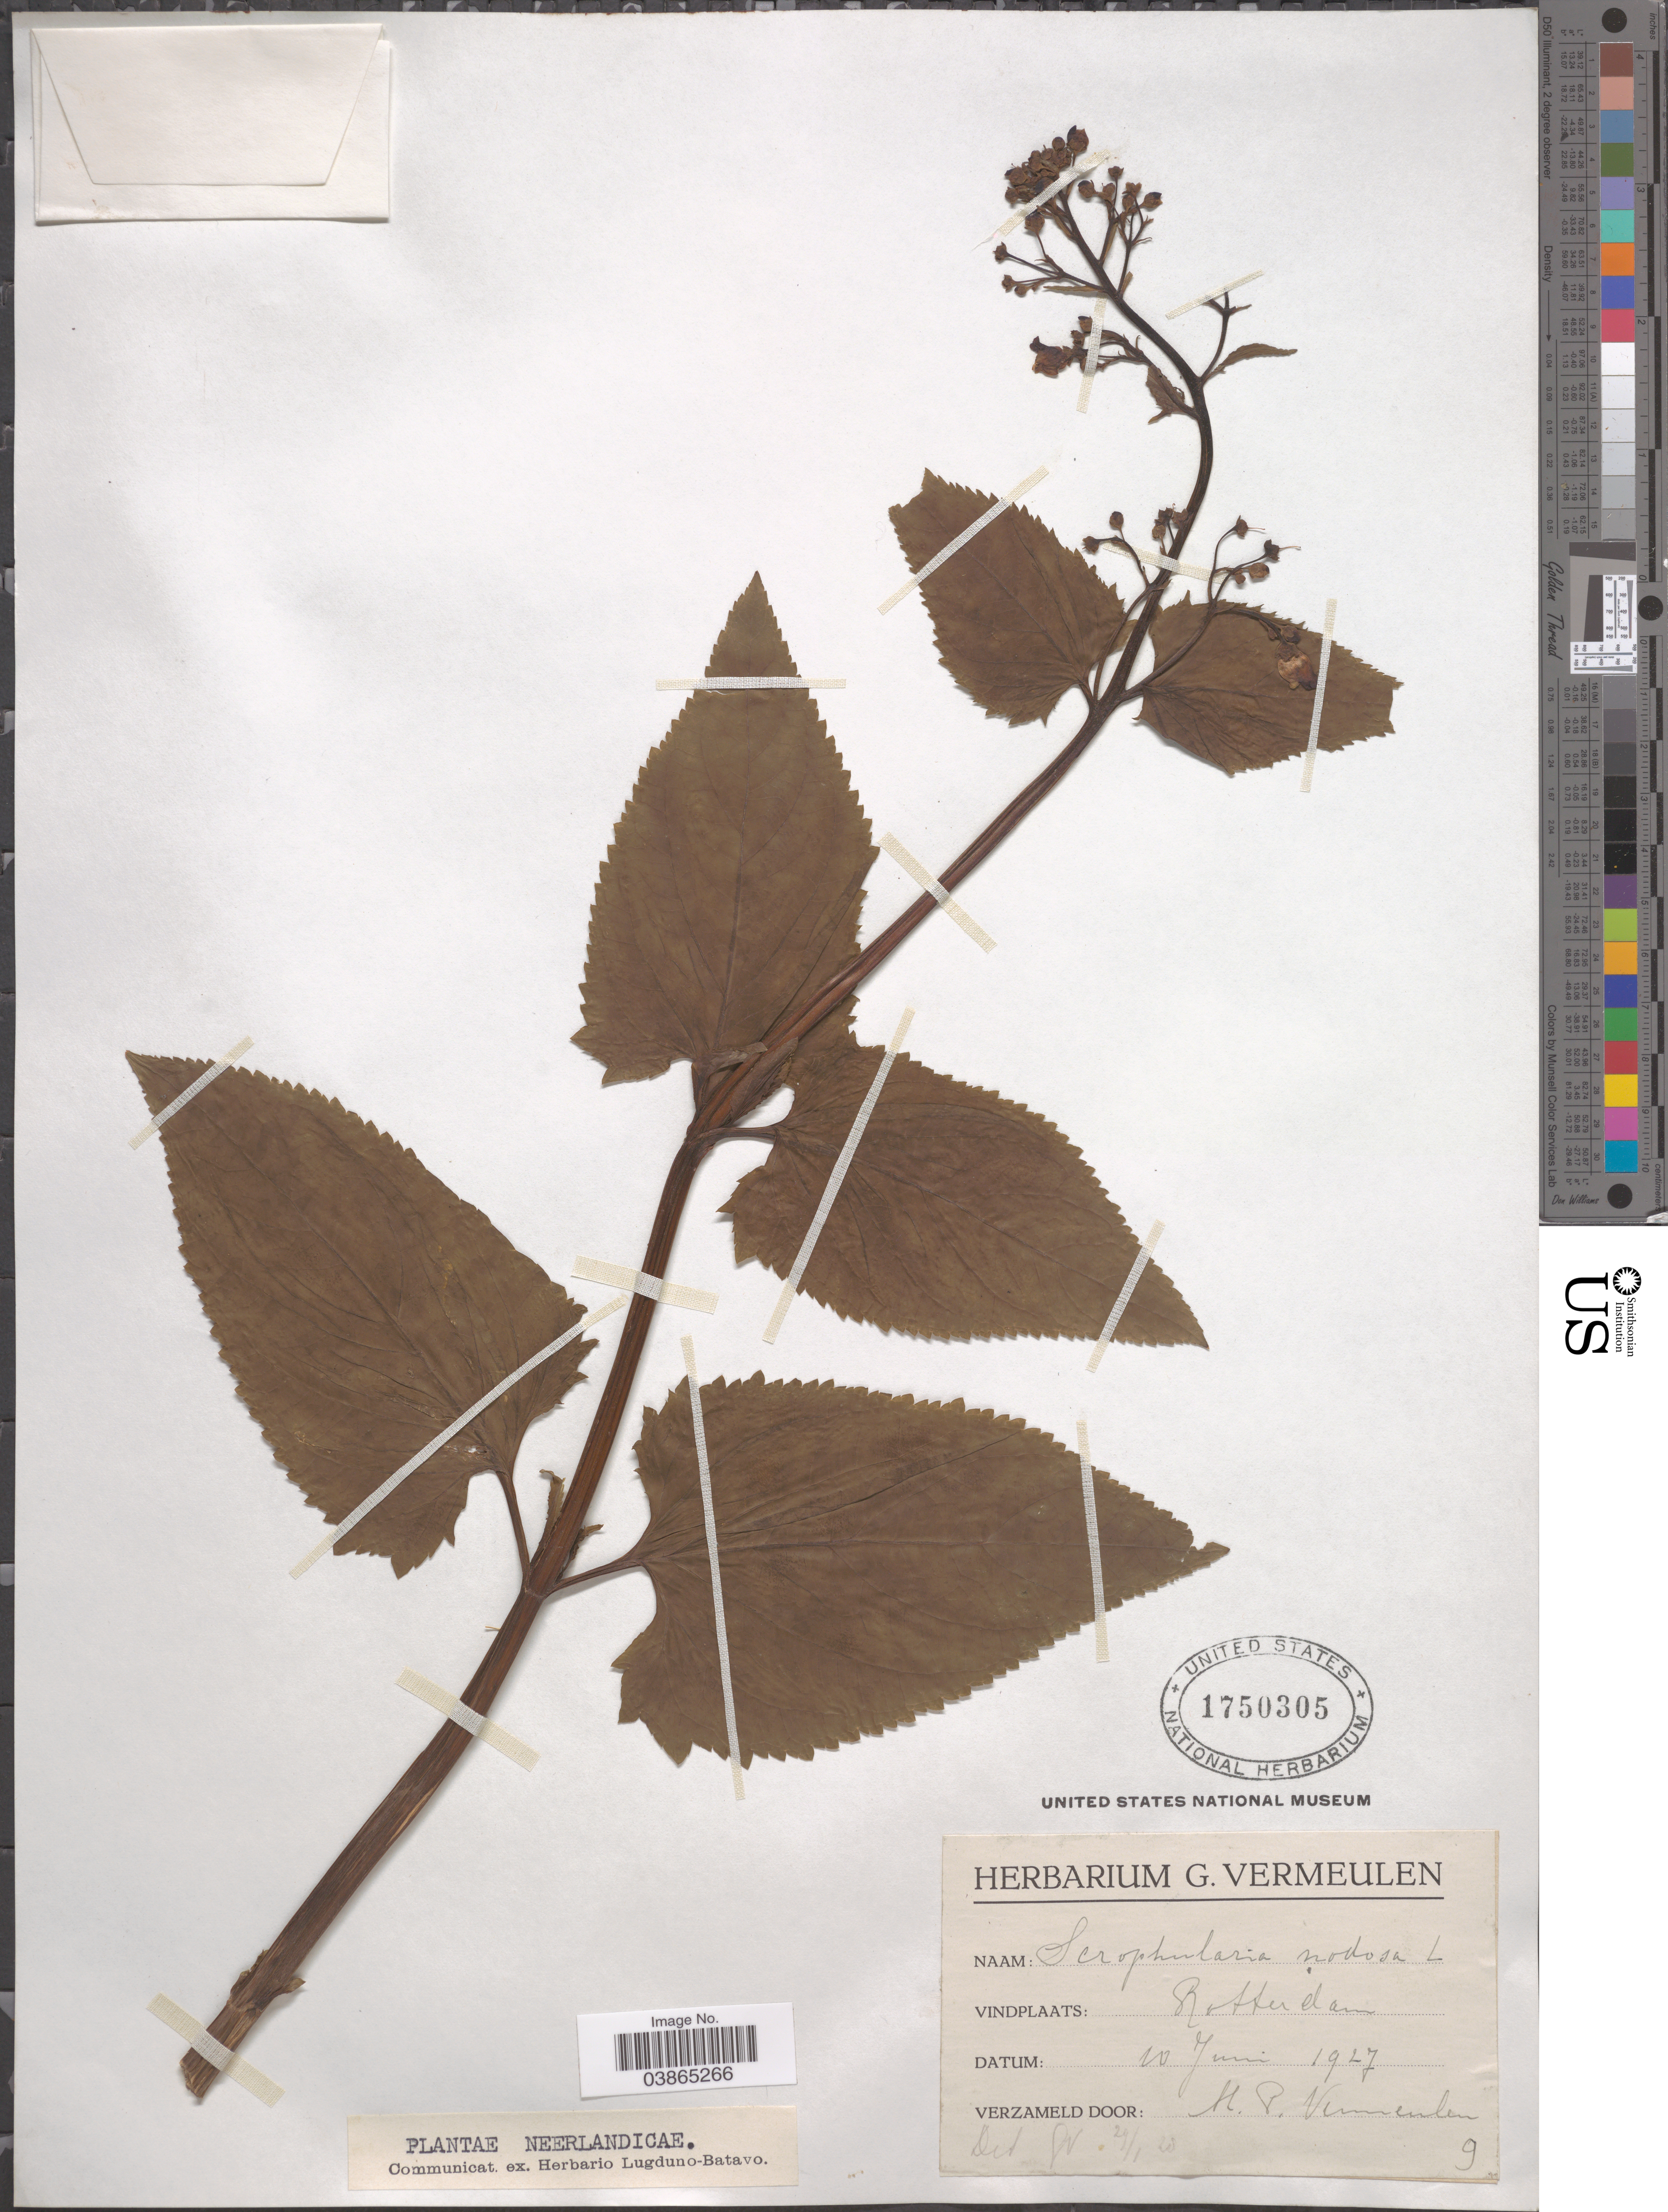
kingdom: Plantae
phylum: Tracheophyta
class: Magnoliopsida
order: Lamiales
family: Scrophulariaceae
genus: Scrophularia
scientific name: Scrophularia nodosa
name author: L.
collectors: H. Vermeulen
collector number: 9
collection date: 1927-06-10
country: Netherlands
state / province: Zuid Holland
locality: Rotterdam.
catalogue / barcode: US 1750305